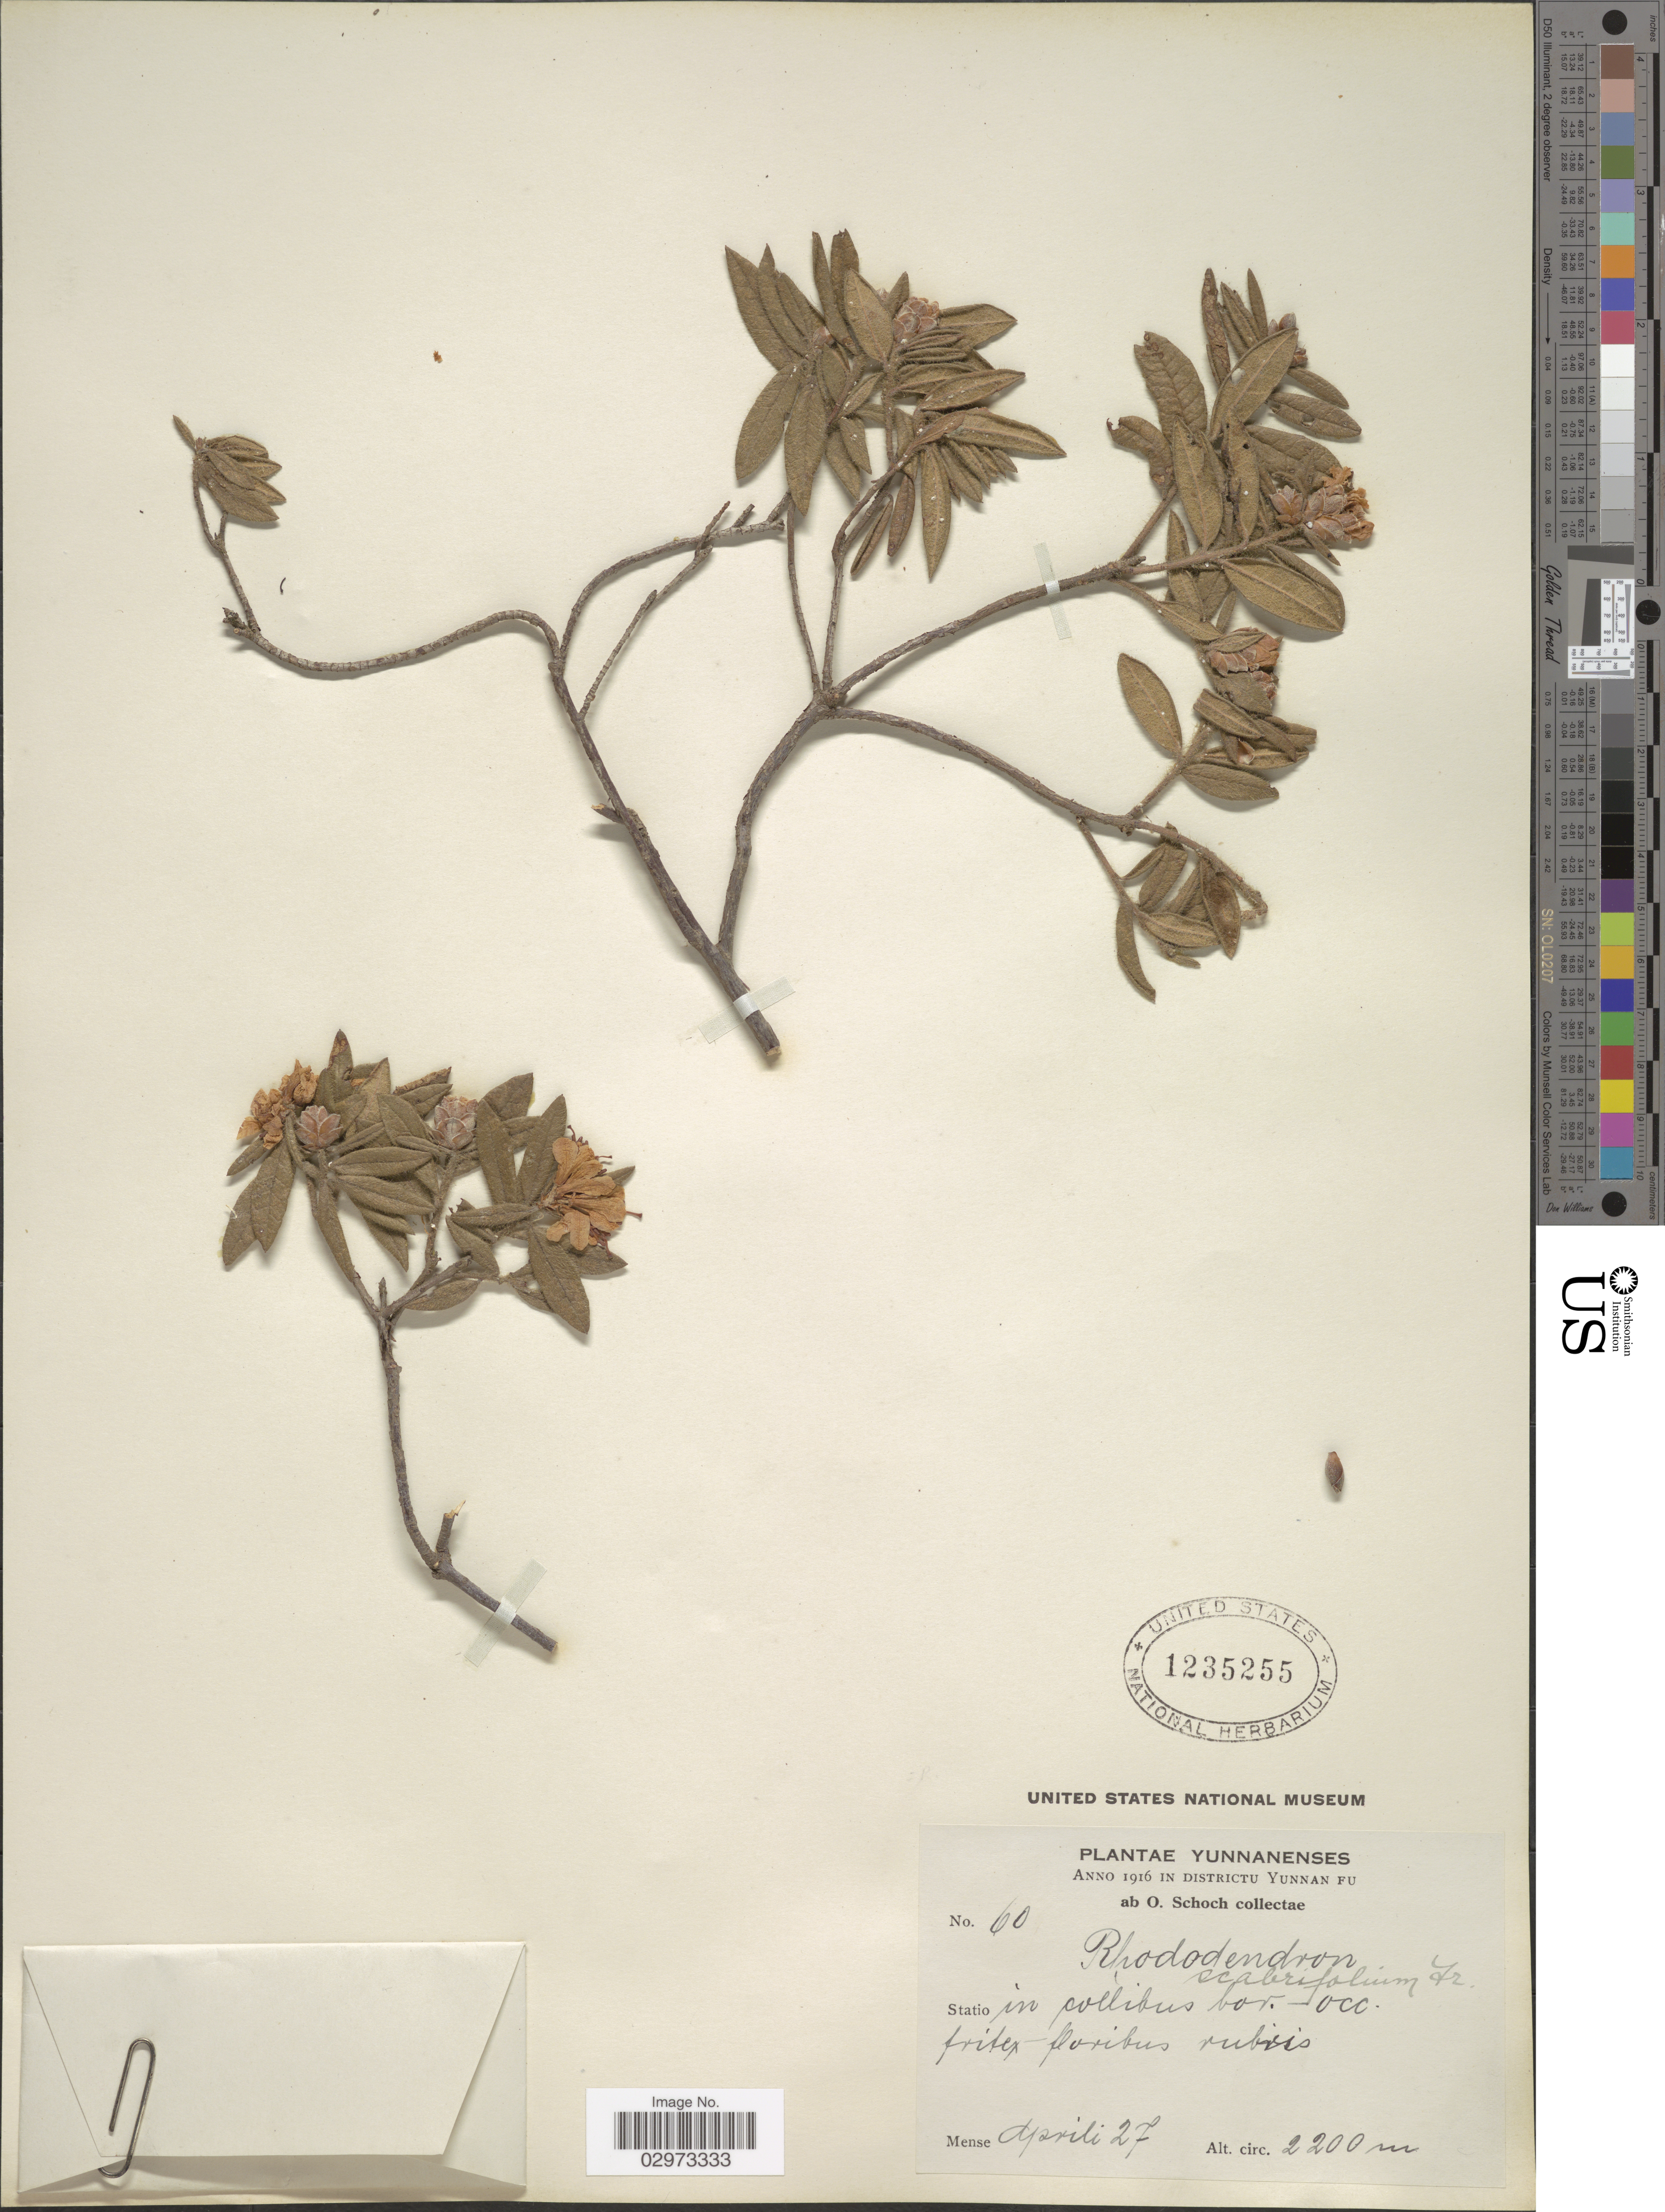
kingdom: Plantae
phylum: Tracheophyta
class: Magnoliopsida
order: Ericales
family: Ericaceae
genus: Rhododendron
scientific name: Rhododendron scabrifolium var. scabrifolium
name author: Franch.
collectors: O. Schoch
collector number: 60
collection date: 1916-04-27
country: China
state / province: Yunnan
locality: In Districtu Yunnan Fu.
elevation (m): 2200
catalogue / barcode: US 1235255